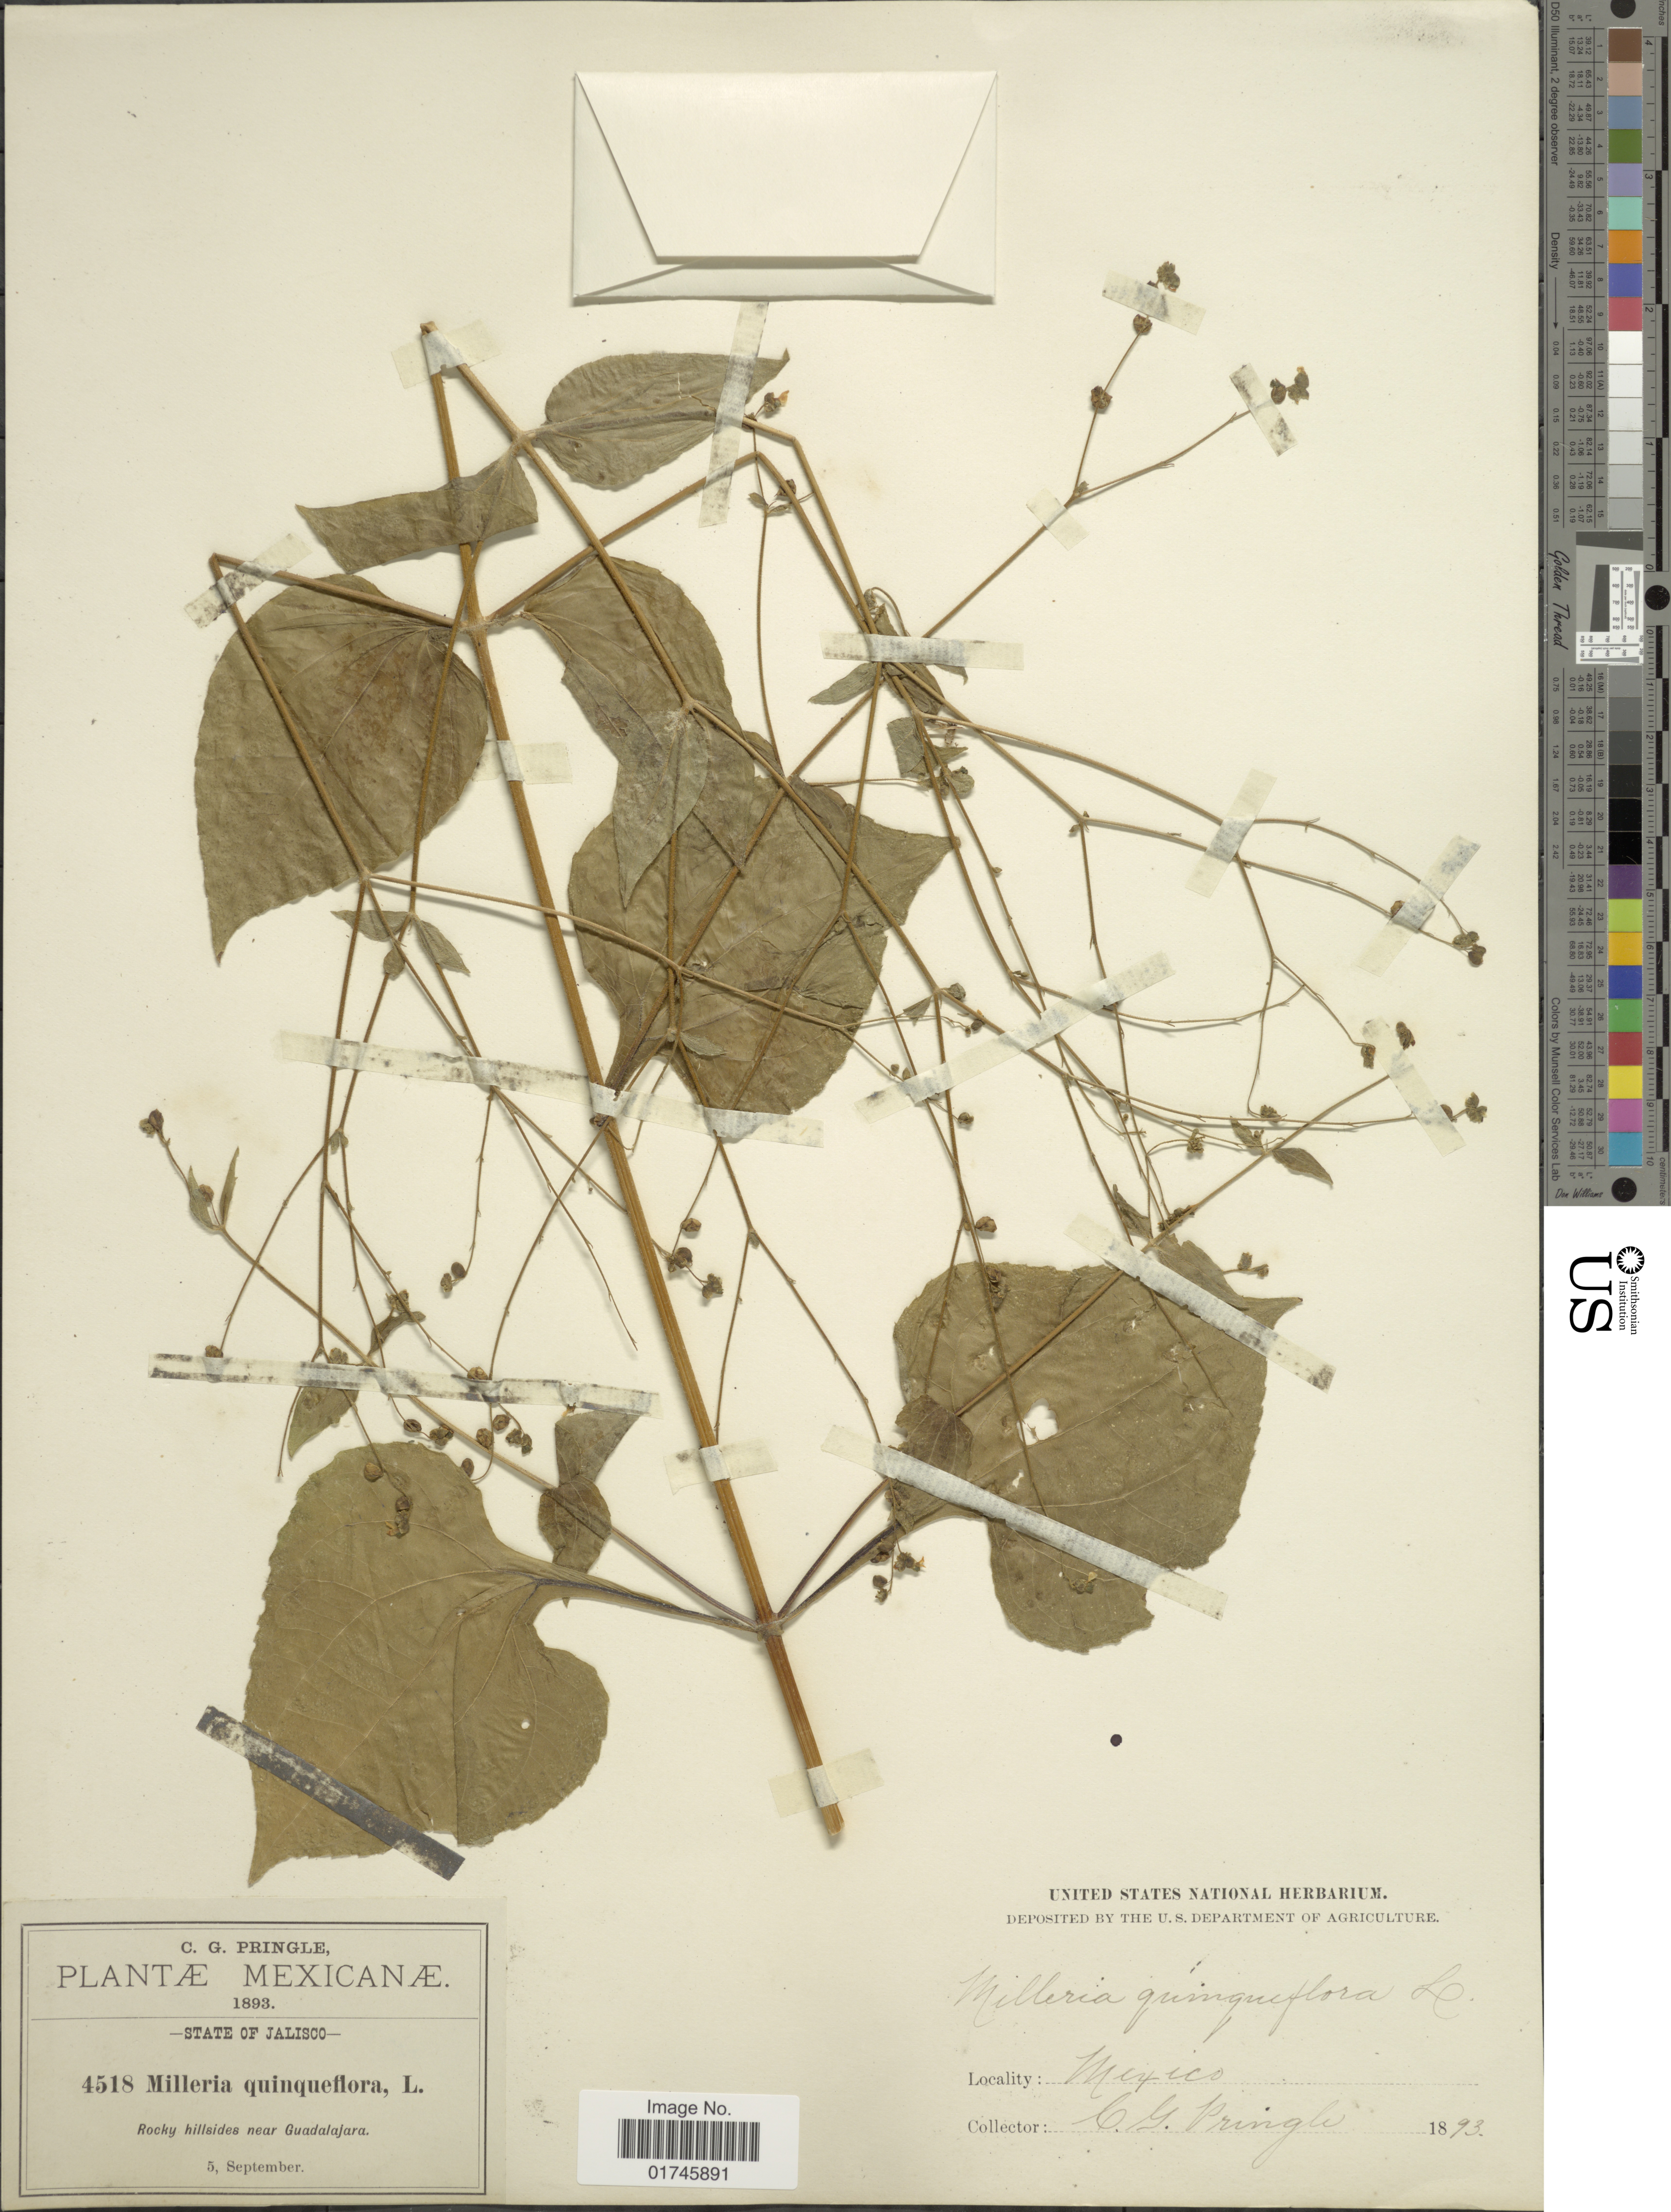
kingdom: Plantae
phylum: Tracheophyta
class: Magnoliopsida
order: Asterales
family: Asteraceae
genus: Milleria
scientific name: Milleria quinqueflora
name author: L.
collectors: C. G. Pringle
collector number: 4518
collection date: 1893-09-05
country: Mexico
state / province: Jalisco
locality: State of Jalisco. Rocky hillsides near Guadalajara.